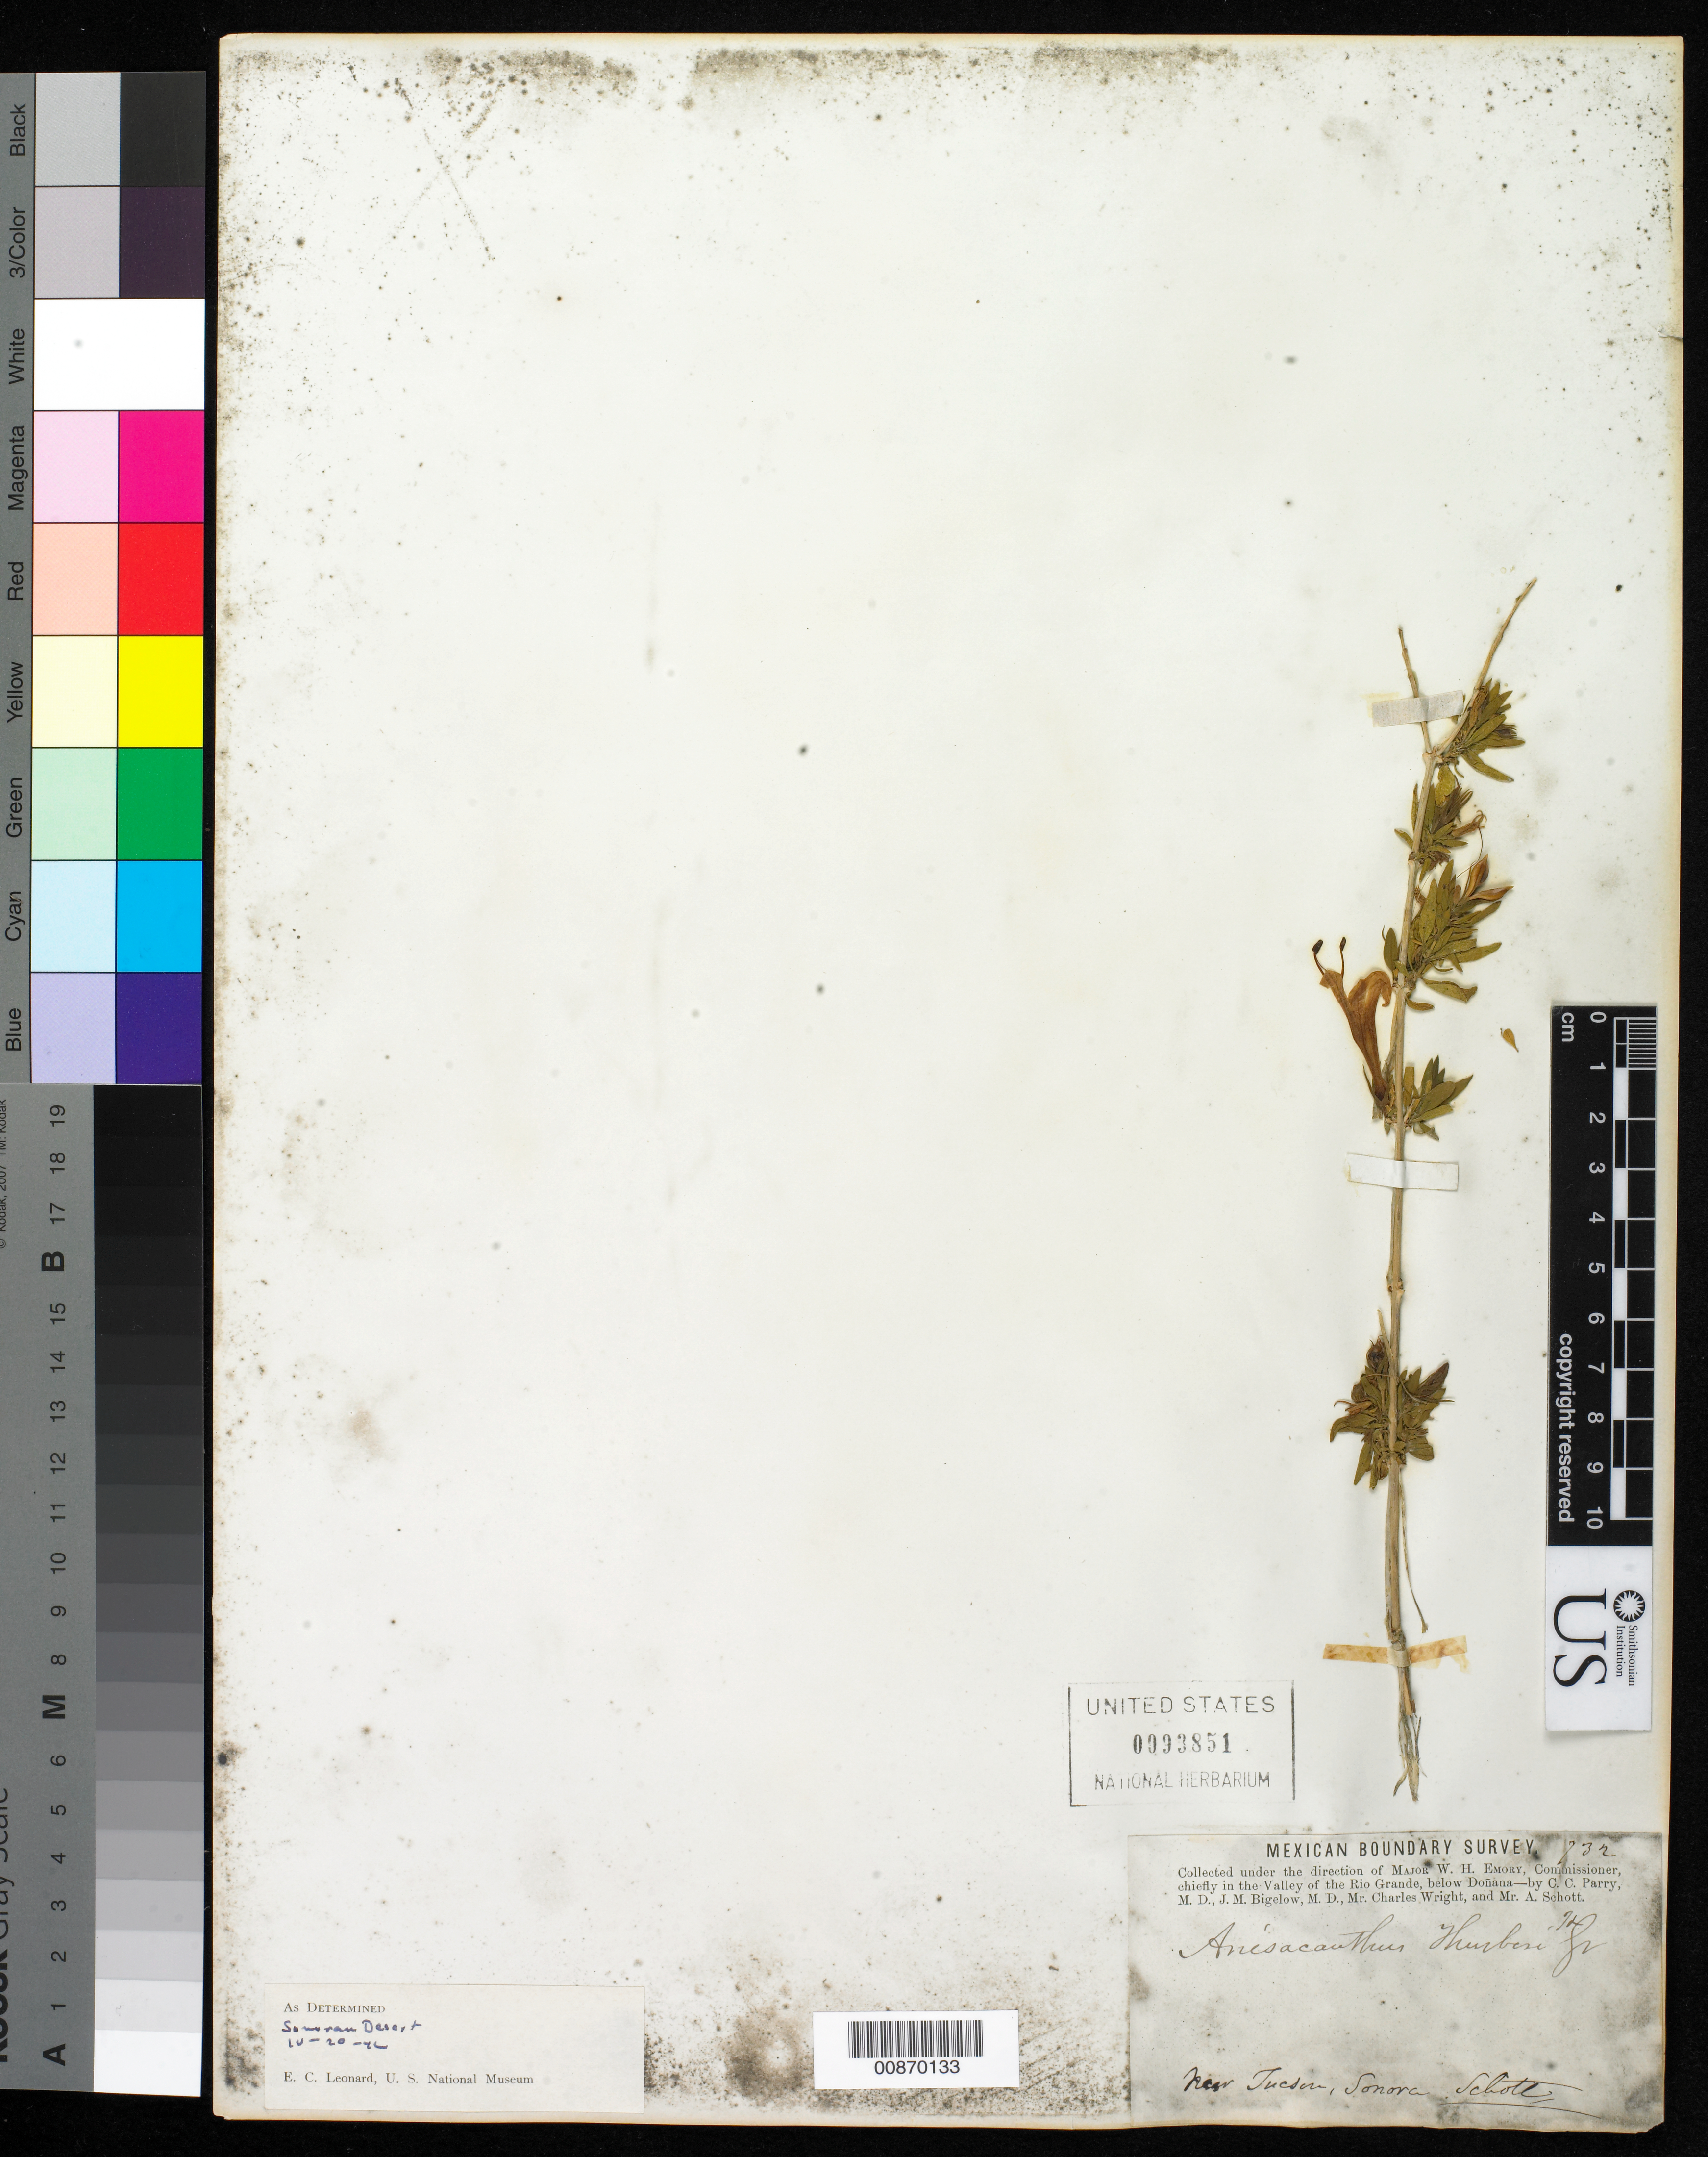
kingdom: Plantae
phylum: Tracheophyta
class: Magnoliopsida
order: Lamiales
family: Acanthaceae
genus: Anisacanthus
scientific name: Anisacanthus thurberi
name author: (Torr.) A. Gray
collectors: C. C. Parry, J. M. Bigelow, C. Wright & A. C. V. Schott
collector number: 732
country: Mexico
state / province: Sonora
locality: Near Tucson, Sonora (Schott).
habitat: Sonoran Desert.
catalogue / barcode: US 93851